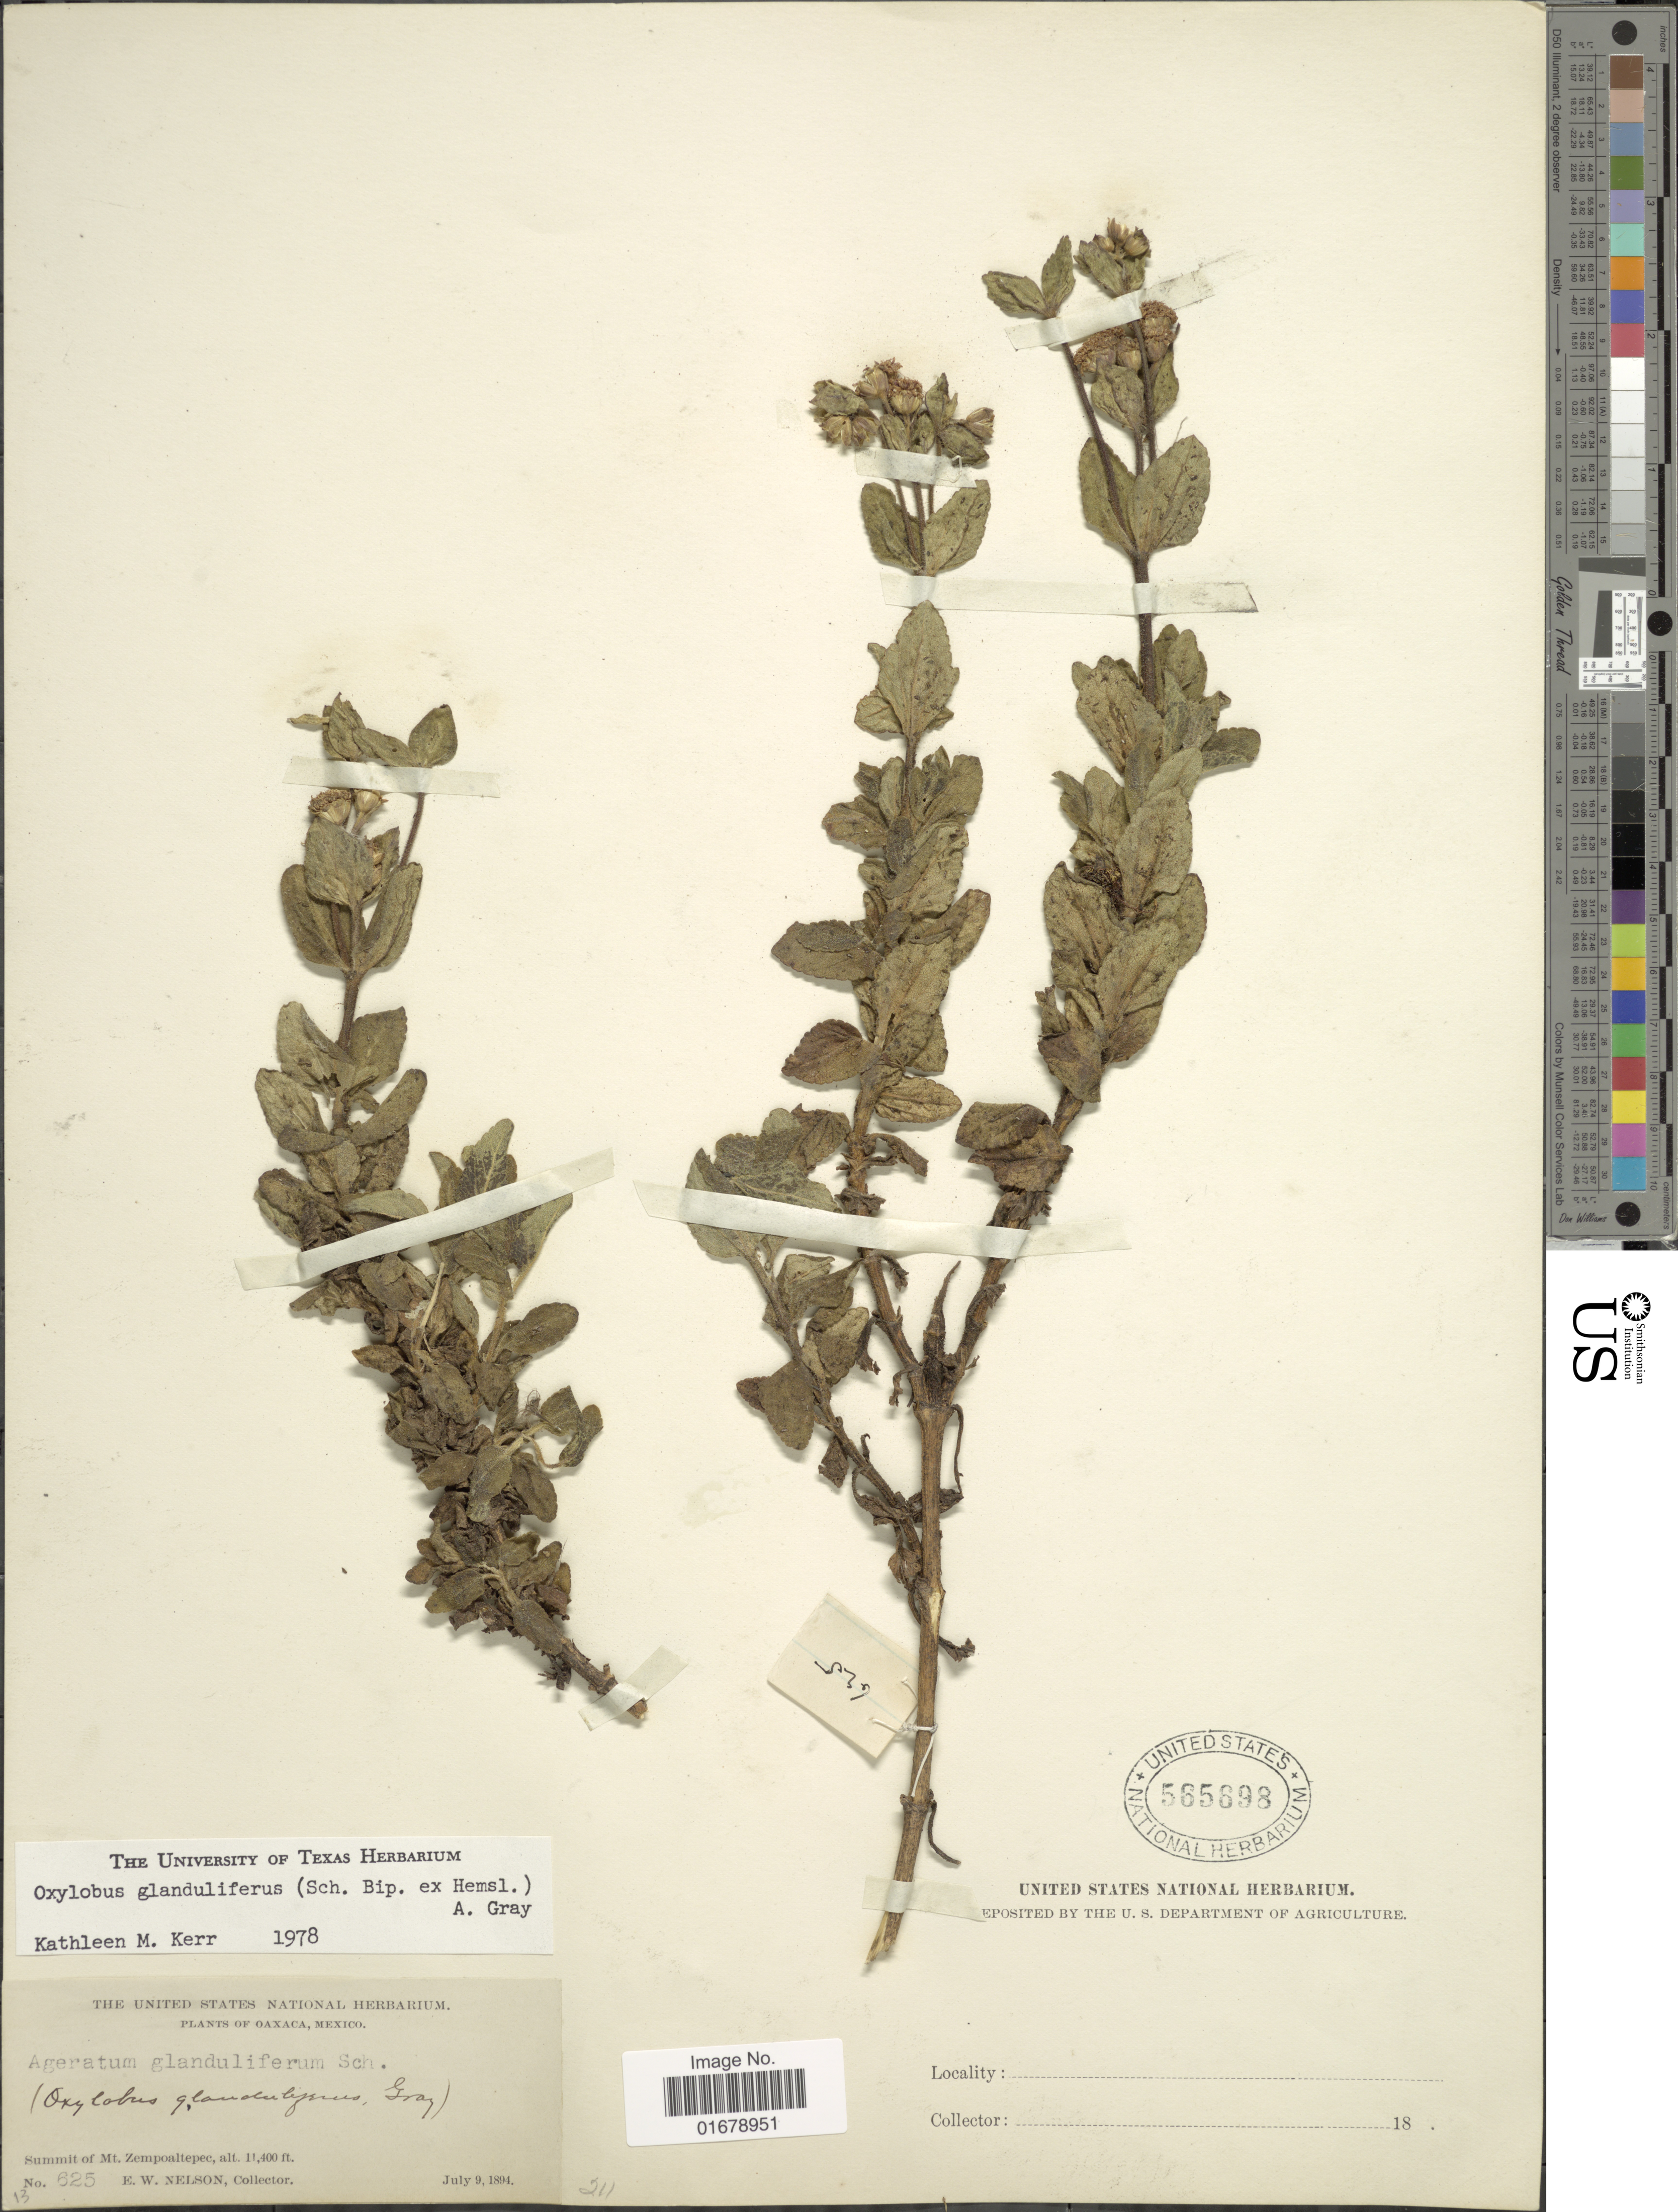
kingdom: Plantae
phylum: Tracheophyta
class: Magnoliopsida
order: Asterales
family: Asteraceae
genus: Oxylobus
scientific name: Oxylobus glanduliferus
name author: (Sch. Bip.) A. Gray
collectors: E. W. Nelson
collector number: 625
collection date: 1894-07-09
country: Mexico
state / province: Oaxaca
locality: Oaxaca, Mexico. Summit of Mt. Zempoaltepec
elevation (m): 3475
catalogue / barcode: US 585898